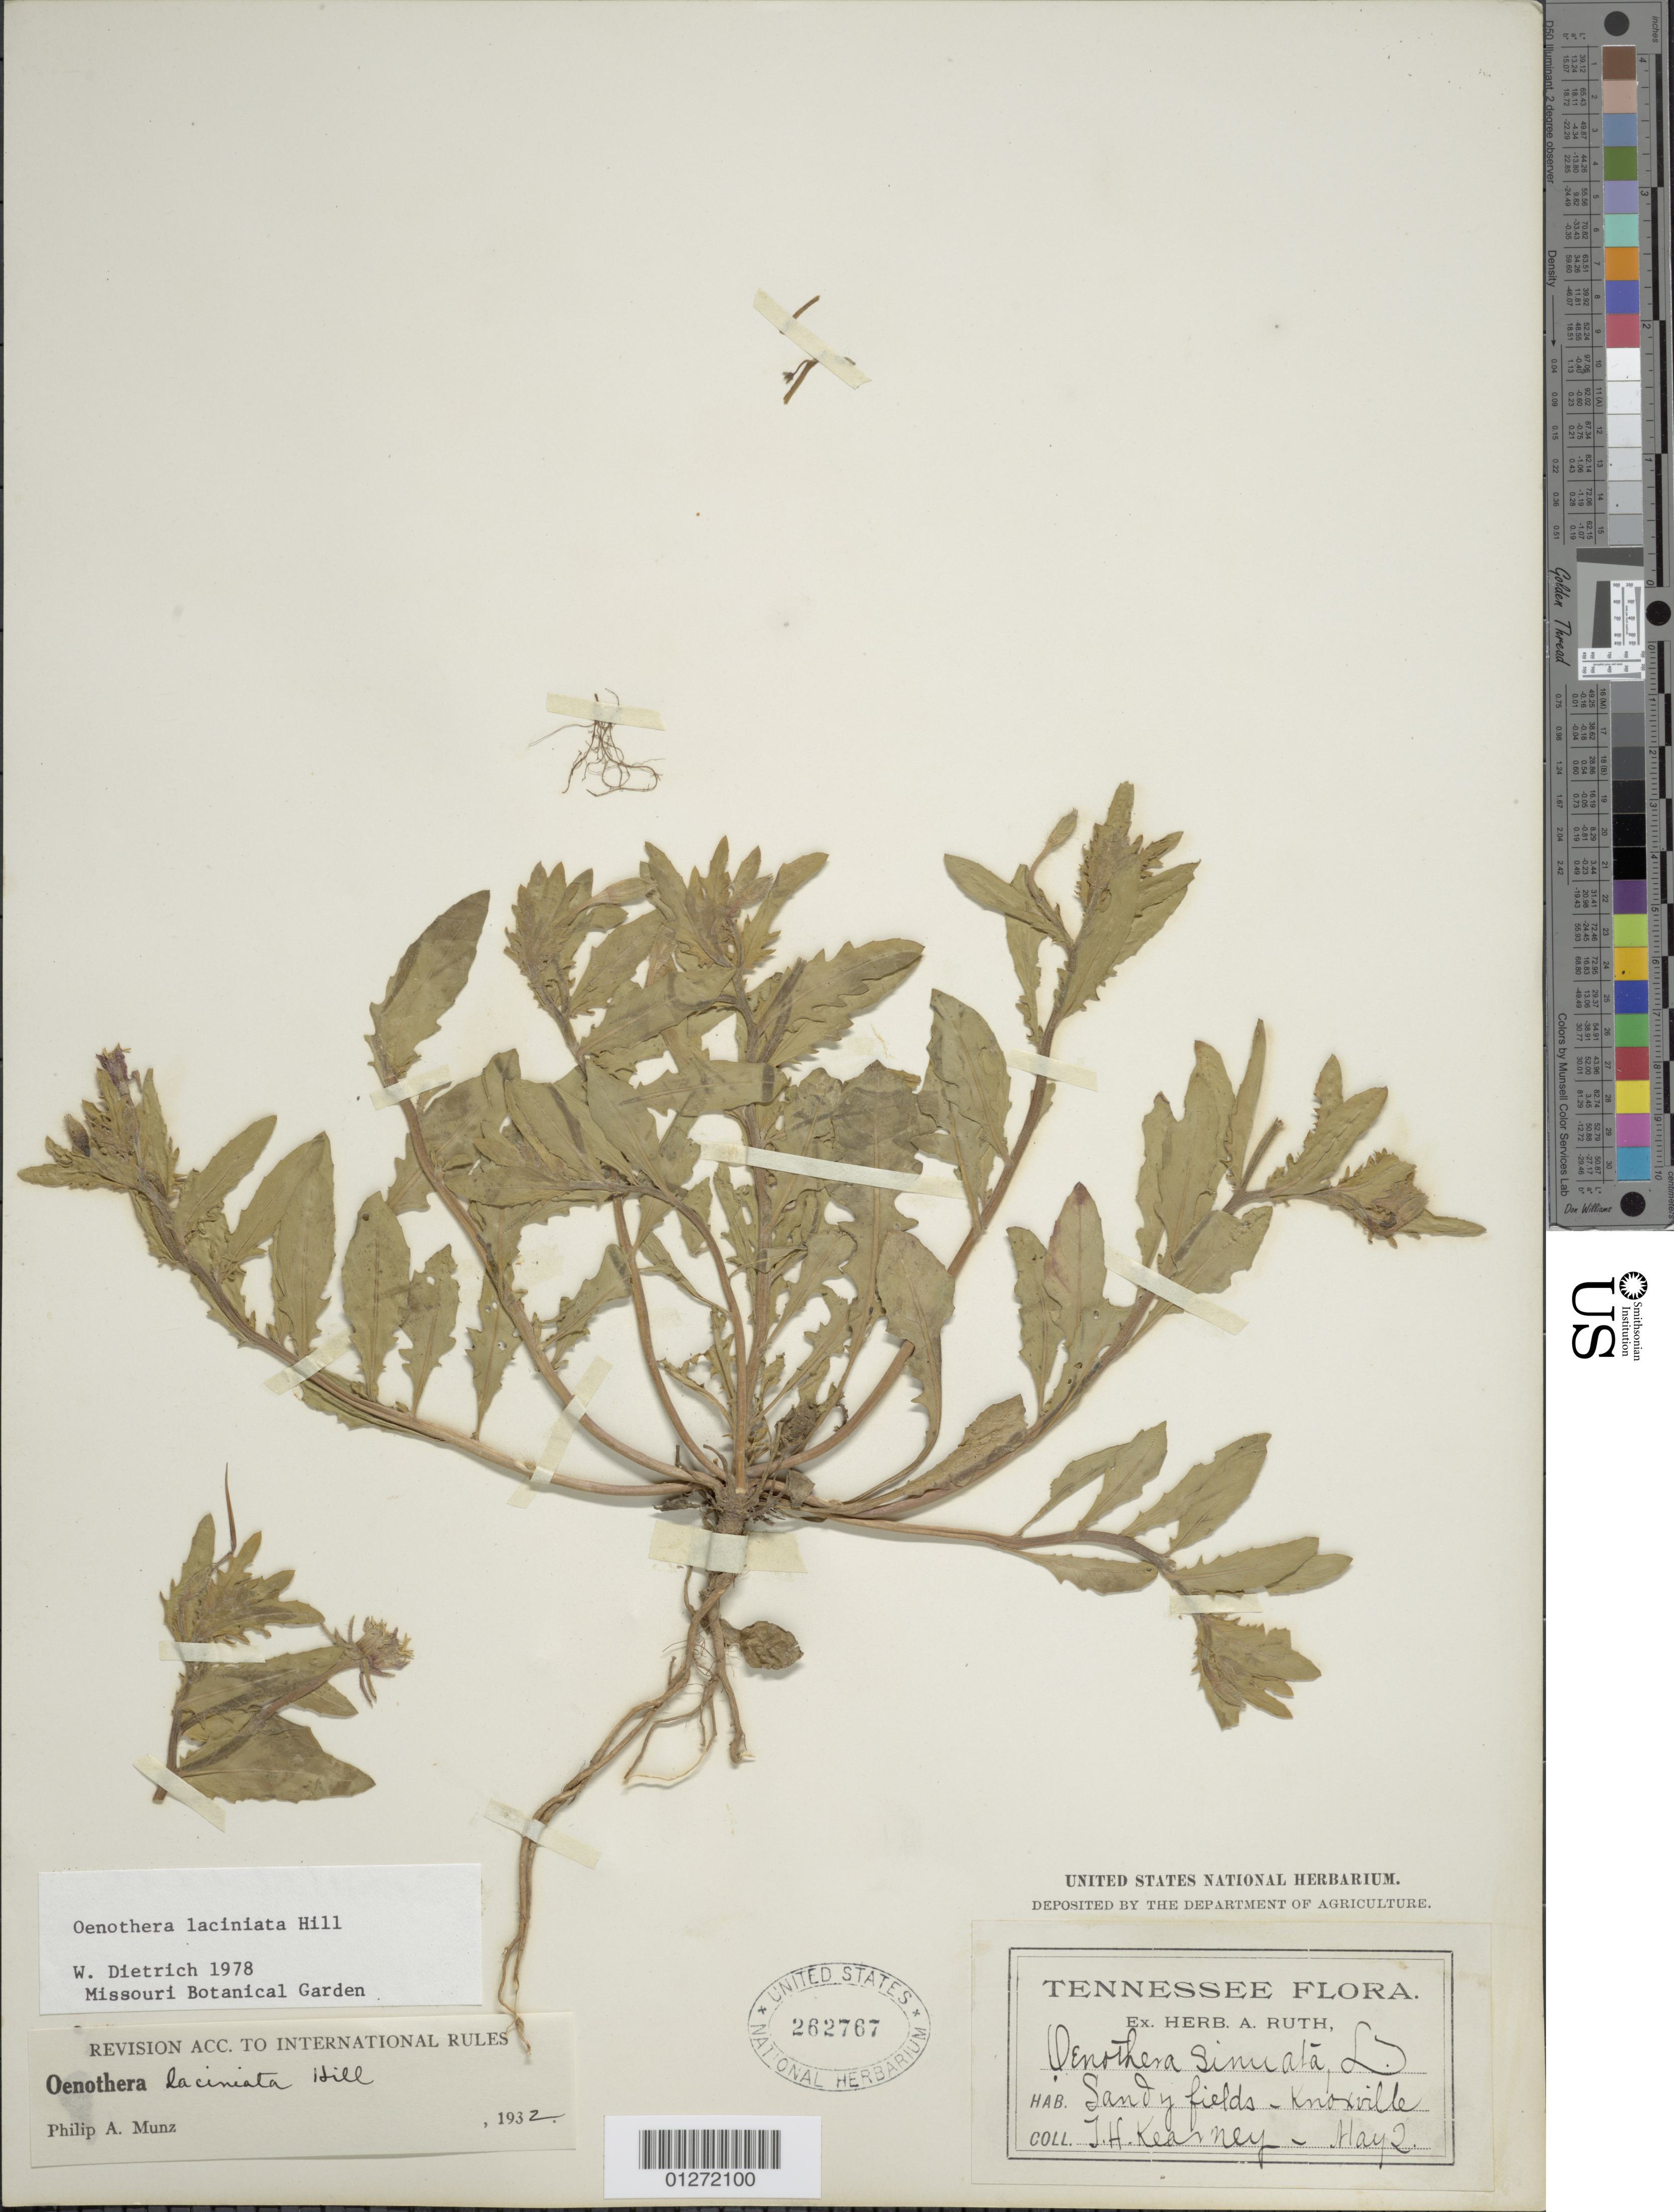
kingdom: Plantae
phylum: Tracheophyta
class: Magnoliopsida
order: Myrtales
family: Onagraceae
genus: Oenothera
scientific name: Oenothera laciniata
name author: Hill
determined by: Dietrich, W.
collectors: T. H. Kearney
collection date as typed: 2 May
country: United States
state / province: Tennessee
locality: Knoxville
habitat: Sandy fields.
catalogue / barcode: US 262767